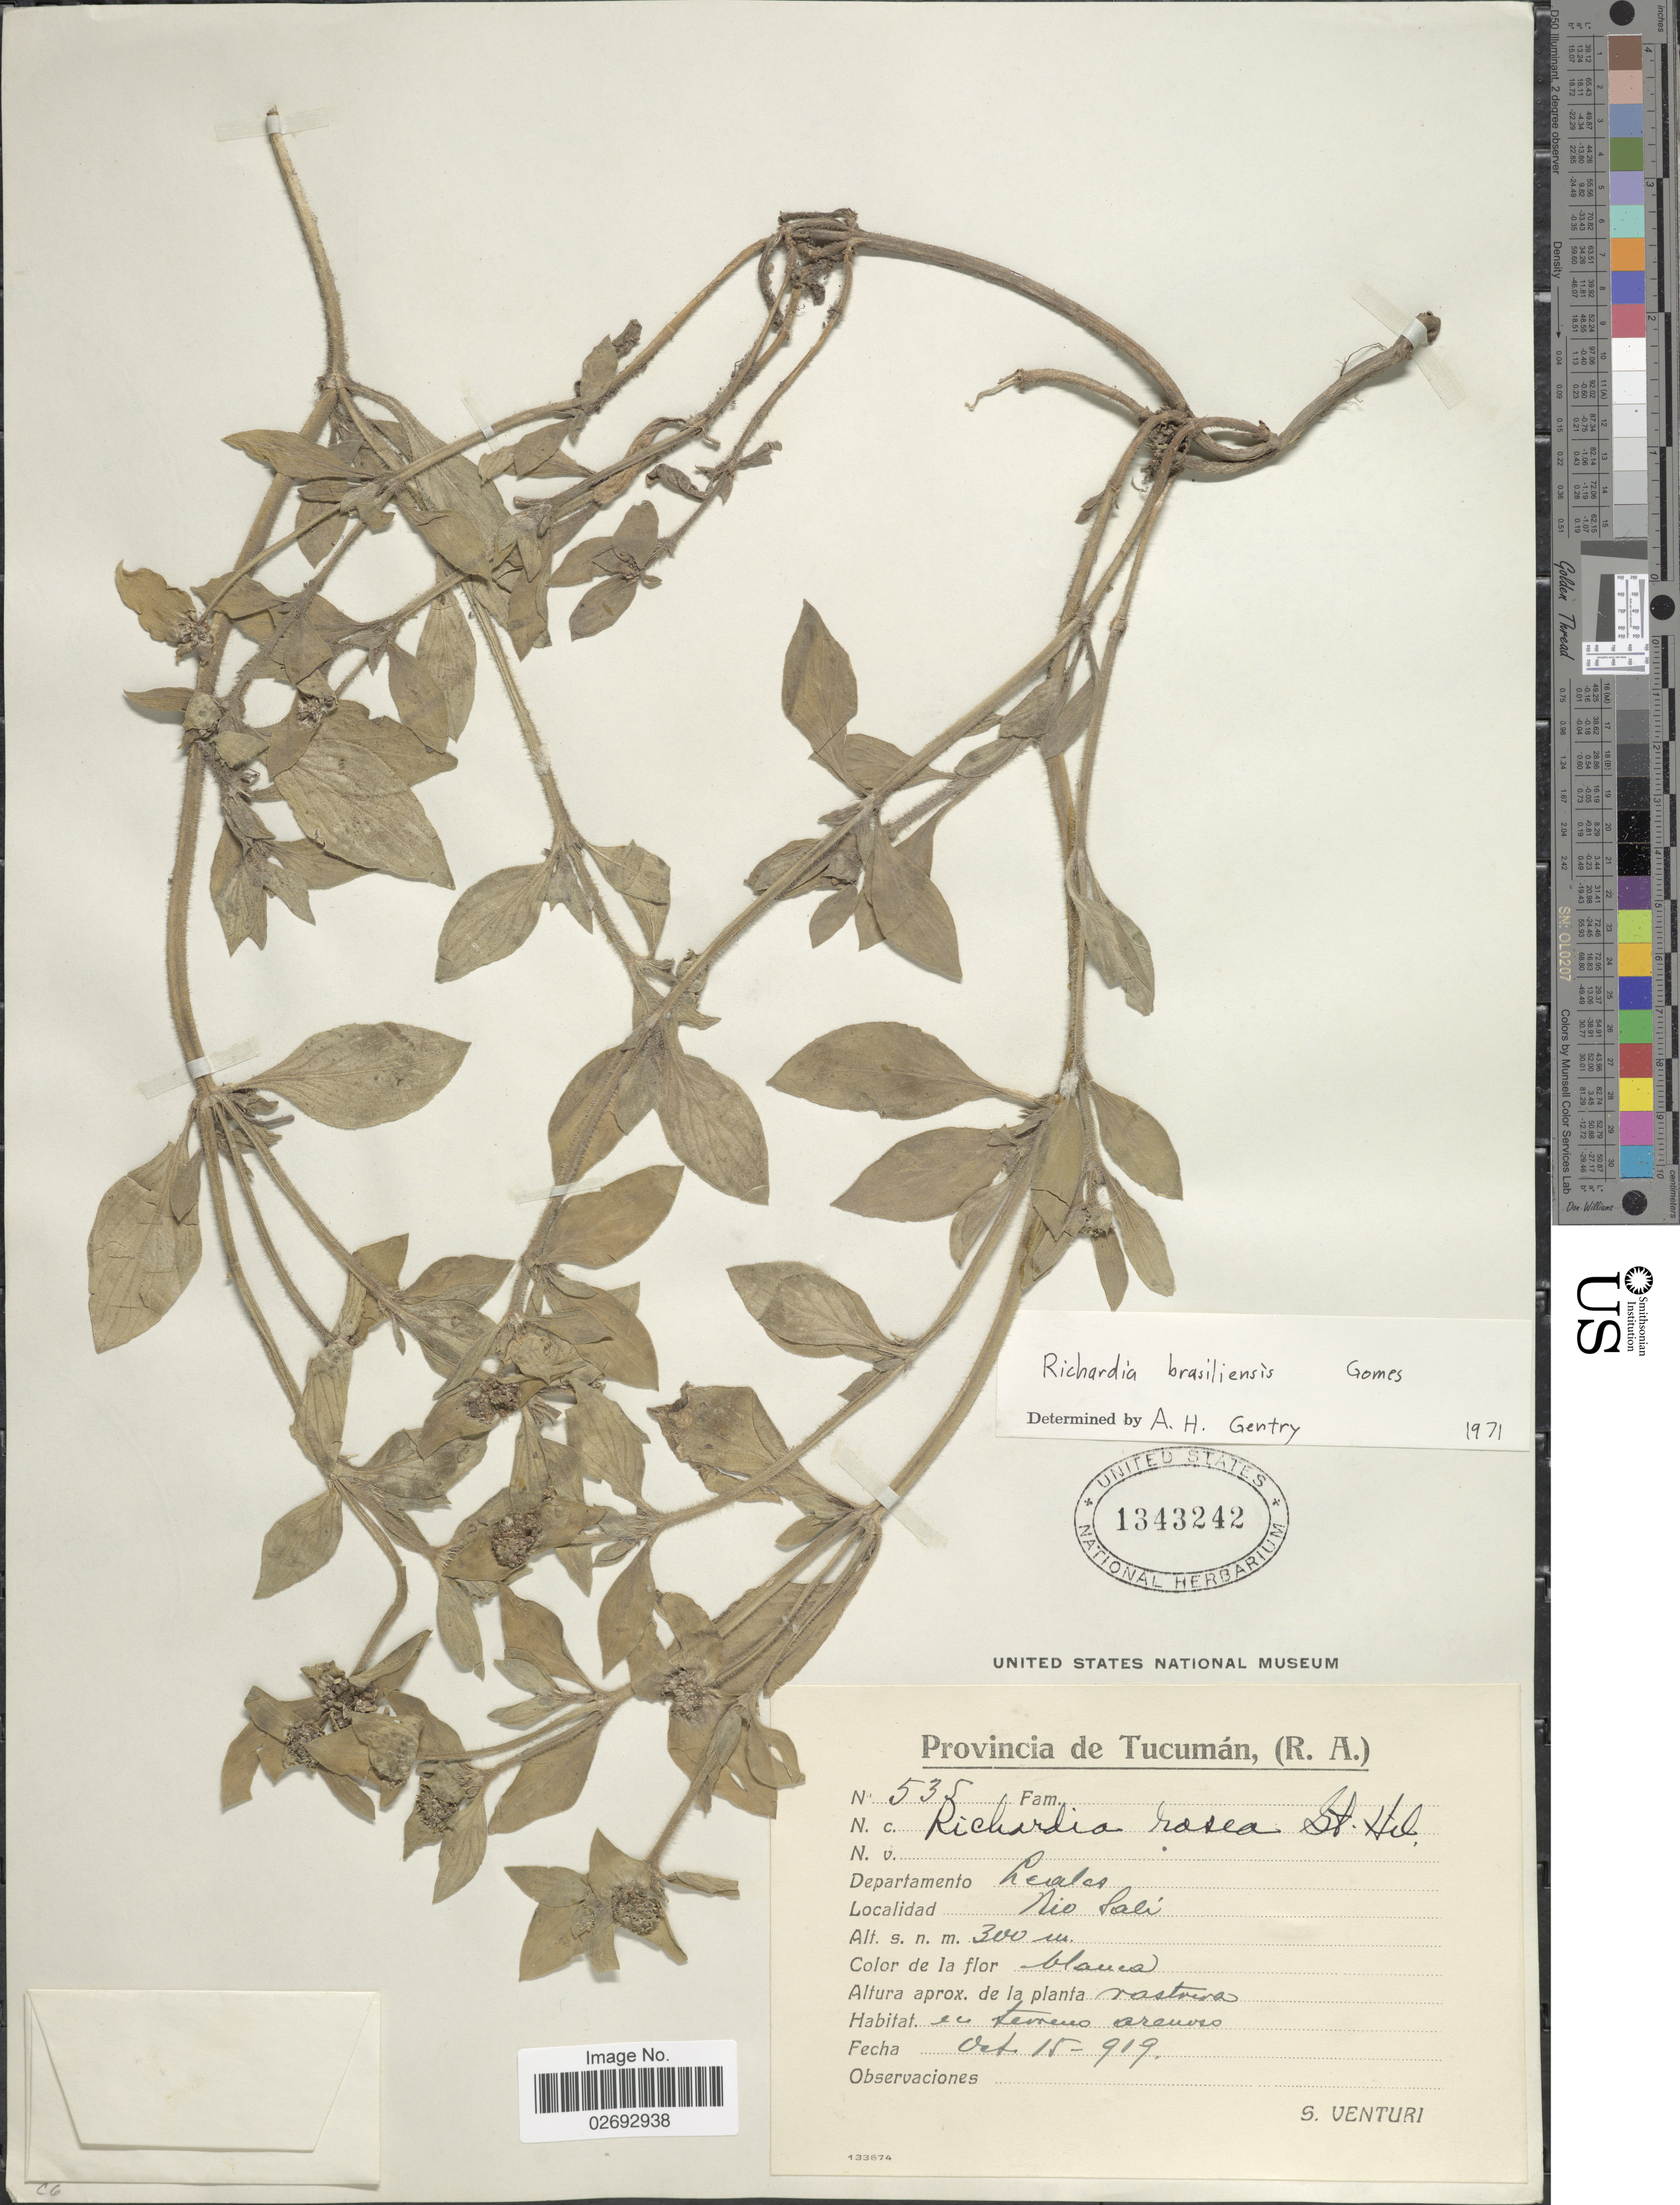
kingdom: Plantae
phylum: Tracheophyta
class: Magnoliopsida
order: Gentianales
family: Rubiaceae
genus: Richardia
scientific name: Richardia brasiliensis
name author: Gomes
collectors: S. Venturi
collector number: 535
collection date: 1919-10-15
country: Argentina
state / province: Tucuman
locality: Departamento Leales. Rio Sali.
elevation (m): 300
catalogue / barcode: US 1343242